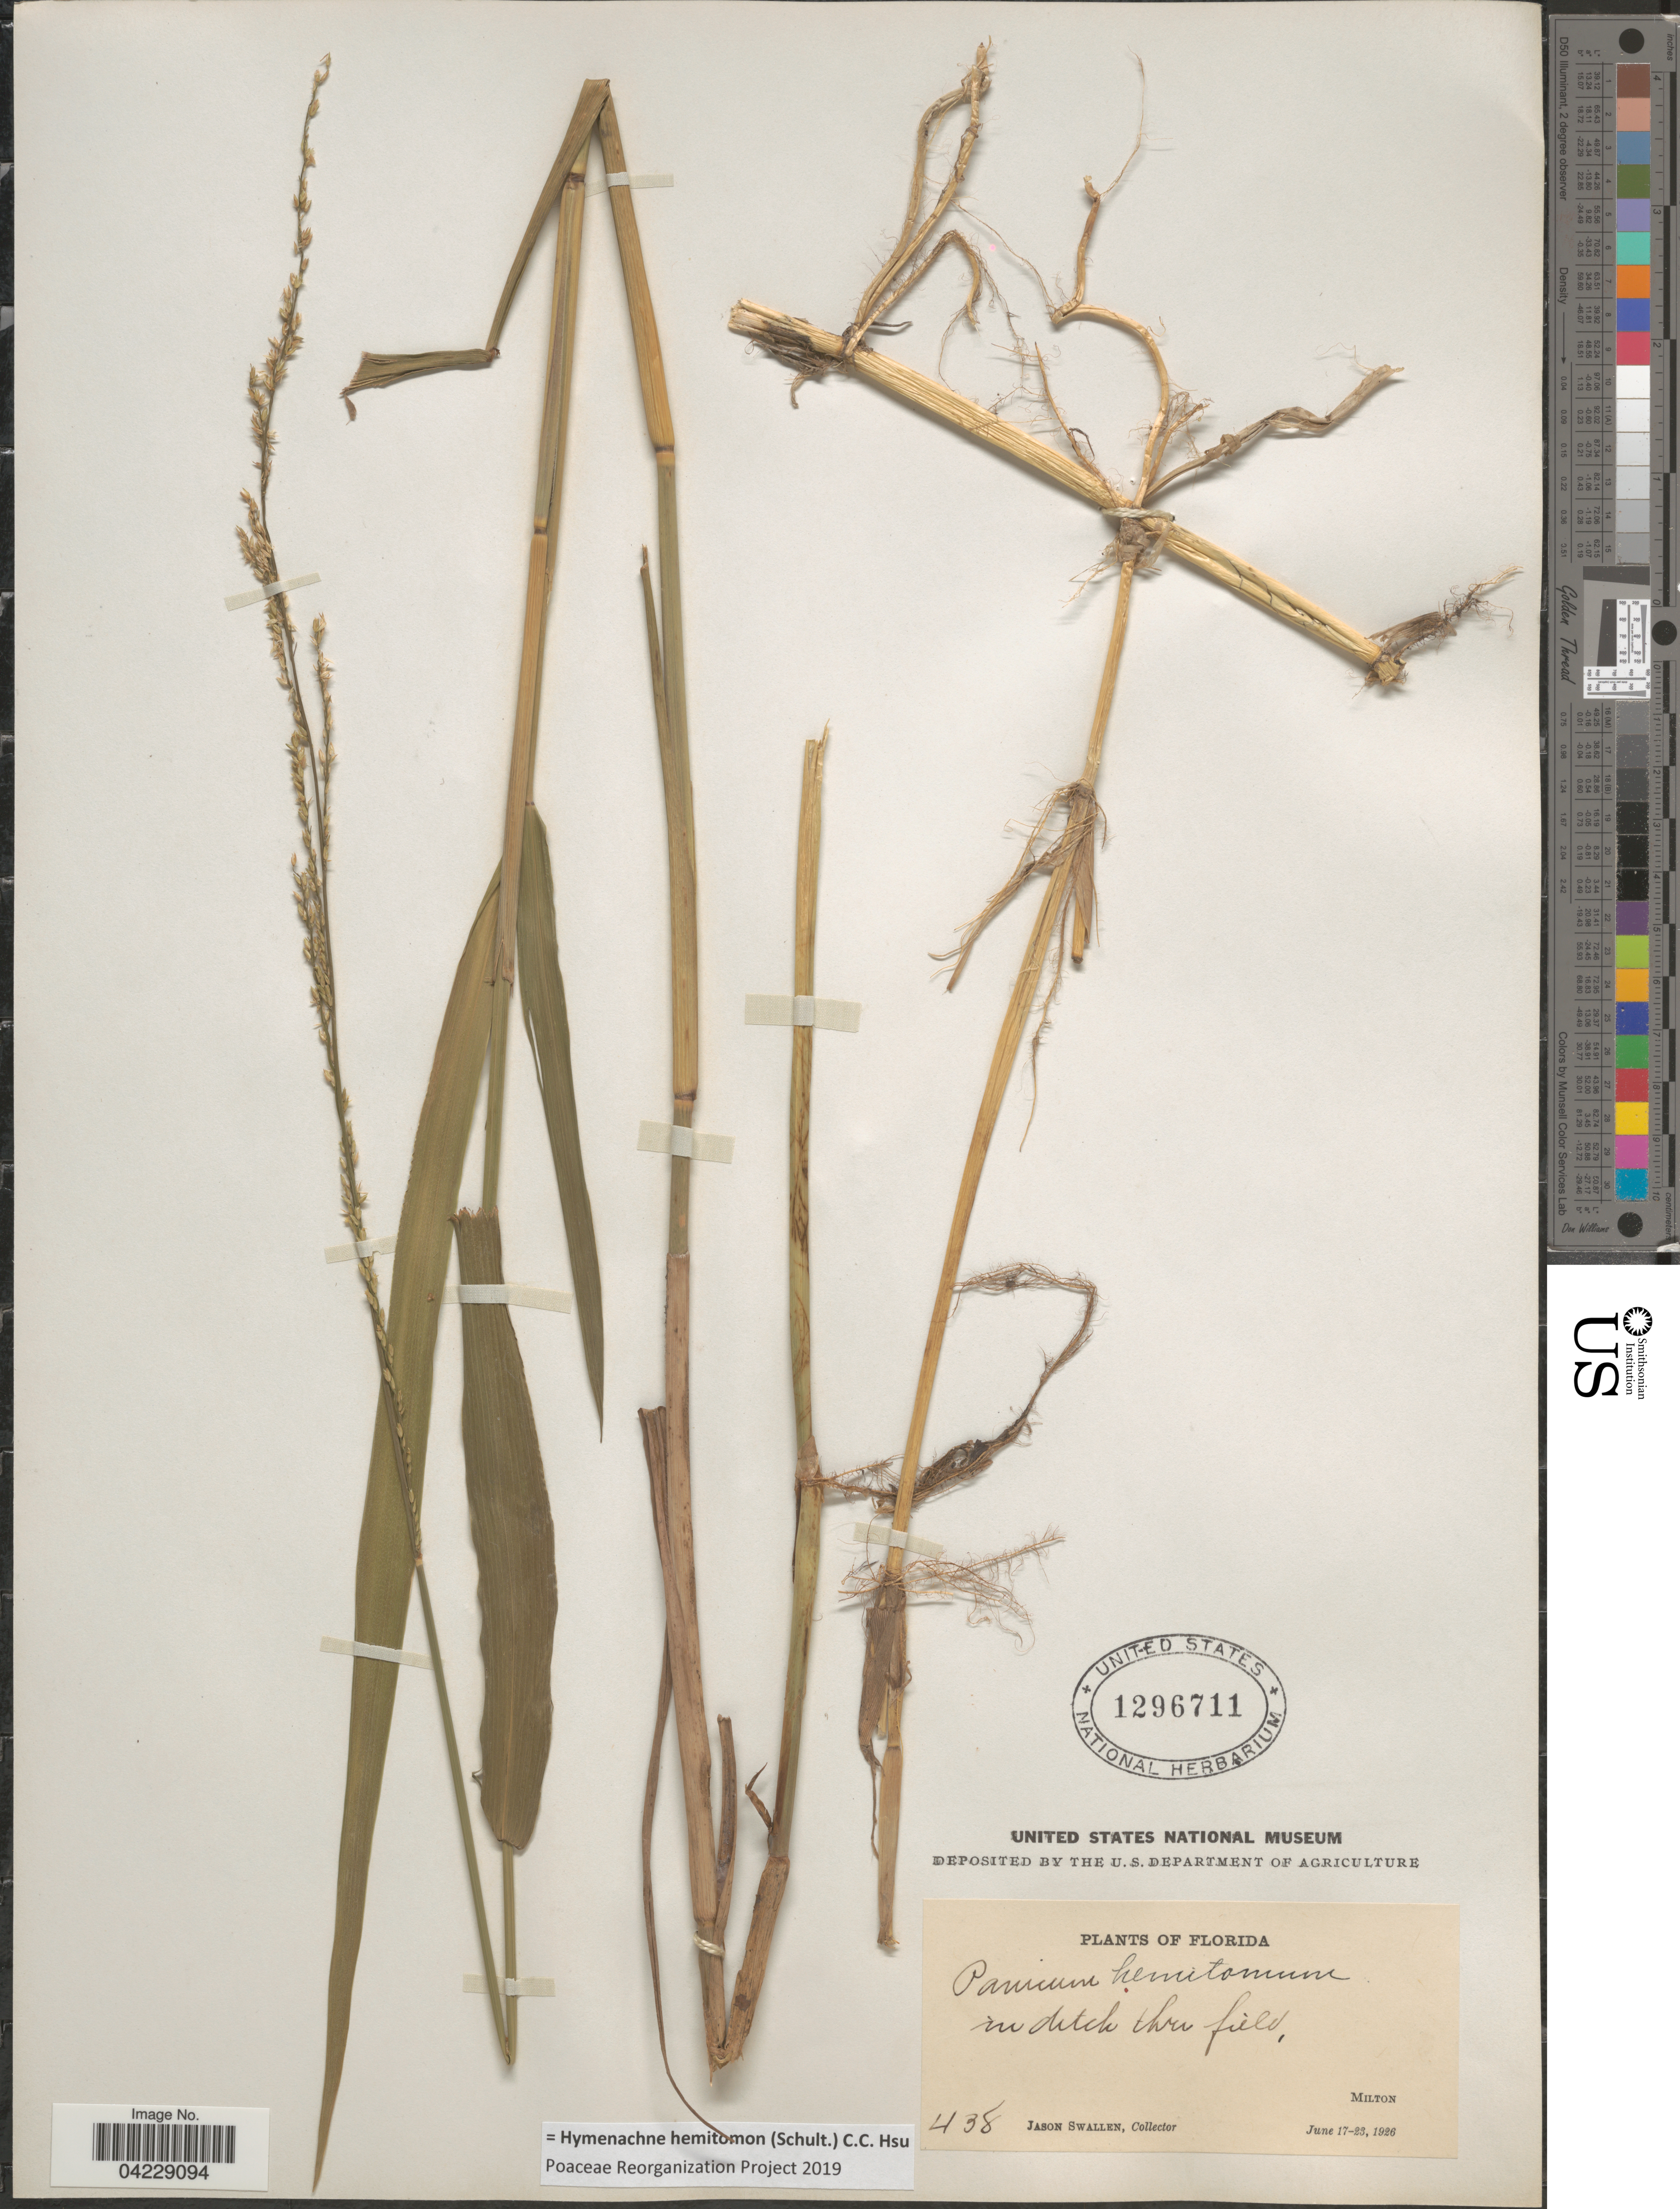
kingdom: Plantae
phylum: Tracheophyta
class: Liliopsida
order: Poales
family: Poaceae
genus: Hymenachne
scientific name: Hymenachne hemitomon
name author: (Schult.) C. C. Hsu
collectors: J. R. Swallen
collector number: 438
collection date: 1926-06-17/1926-06-23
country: United States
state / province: Florida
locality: Milton.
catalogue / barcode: US 1296711